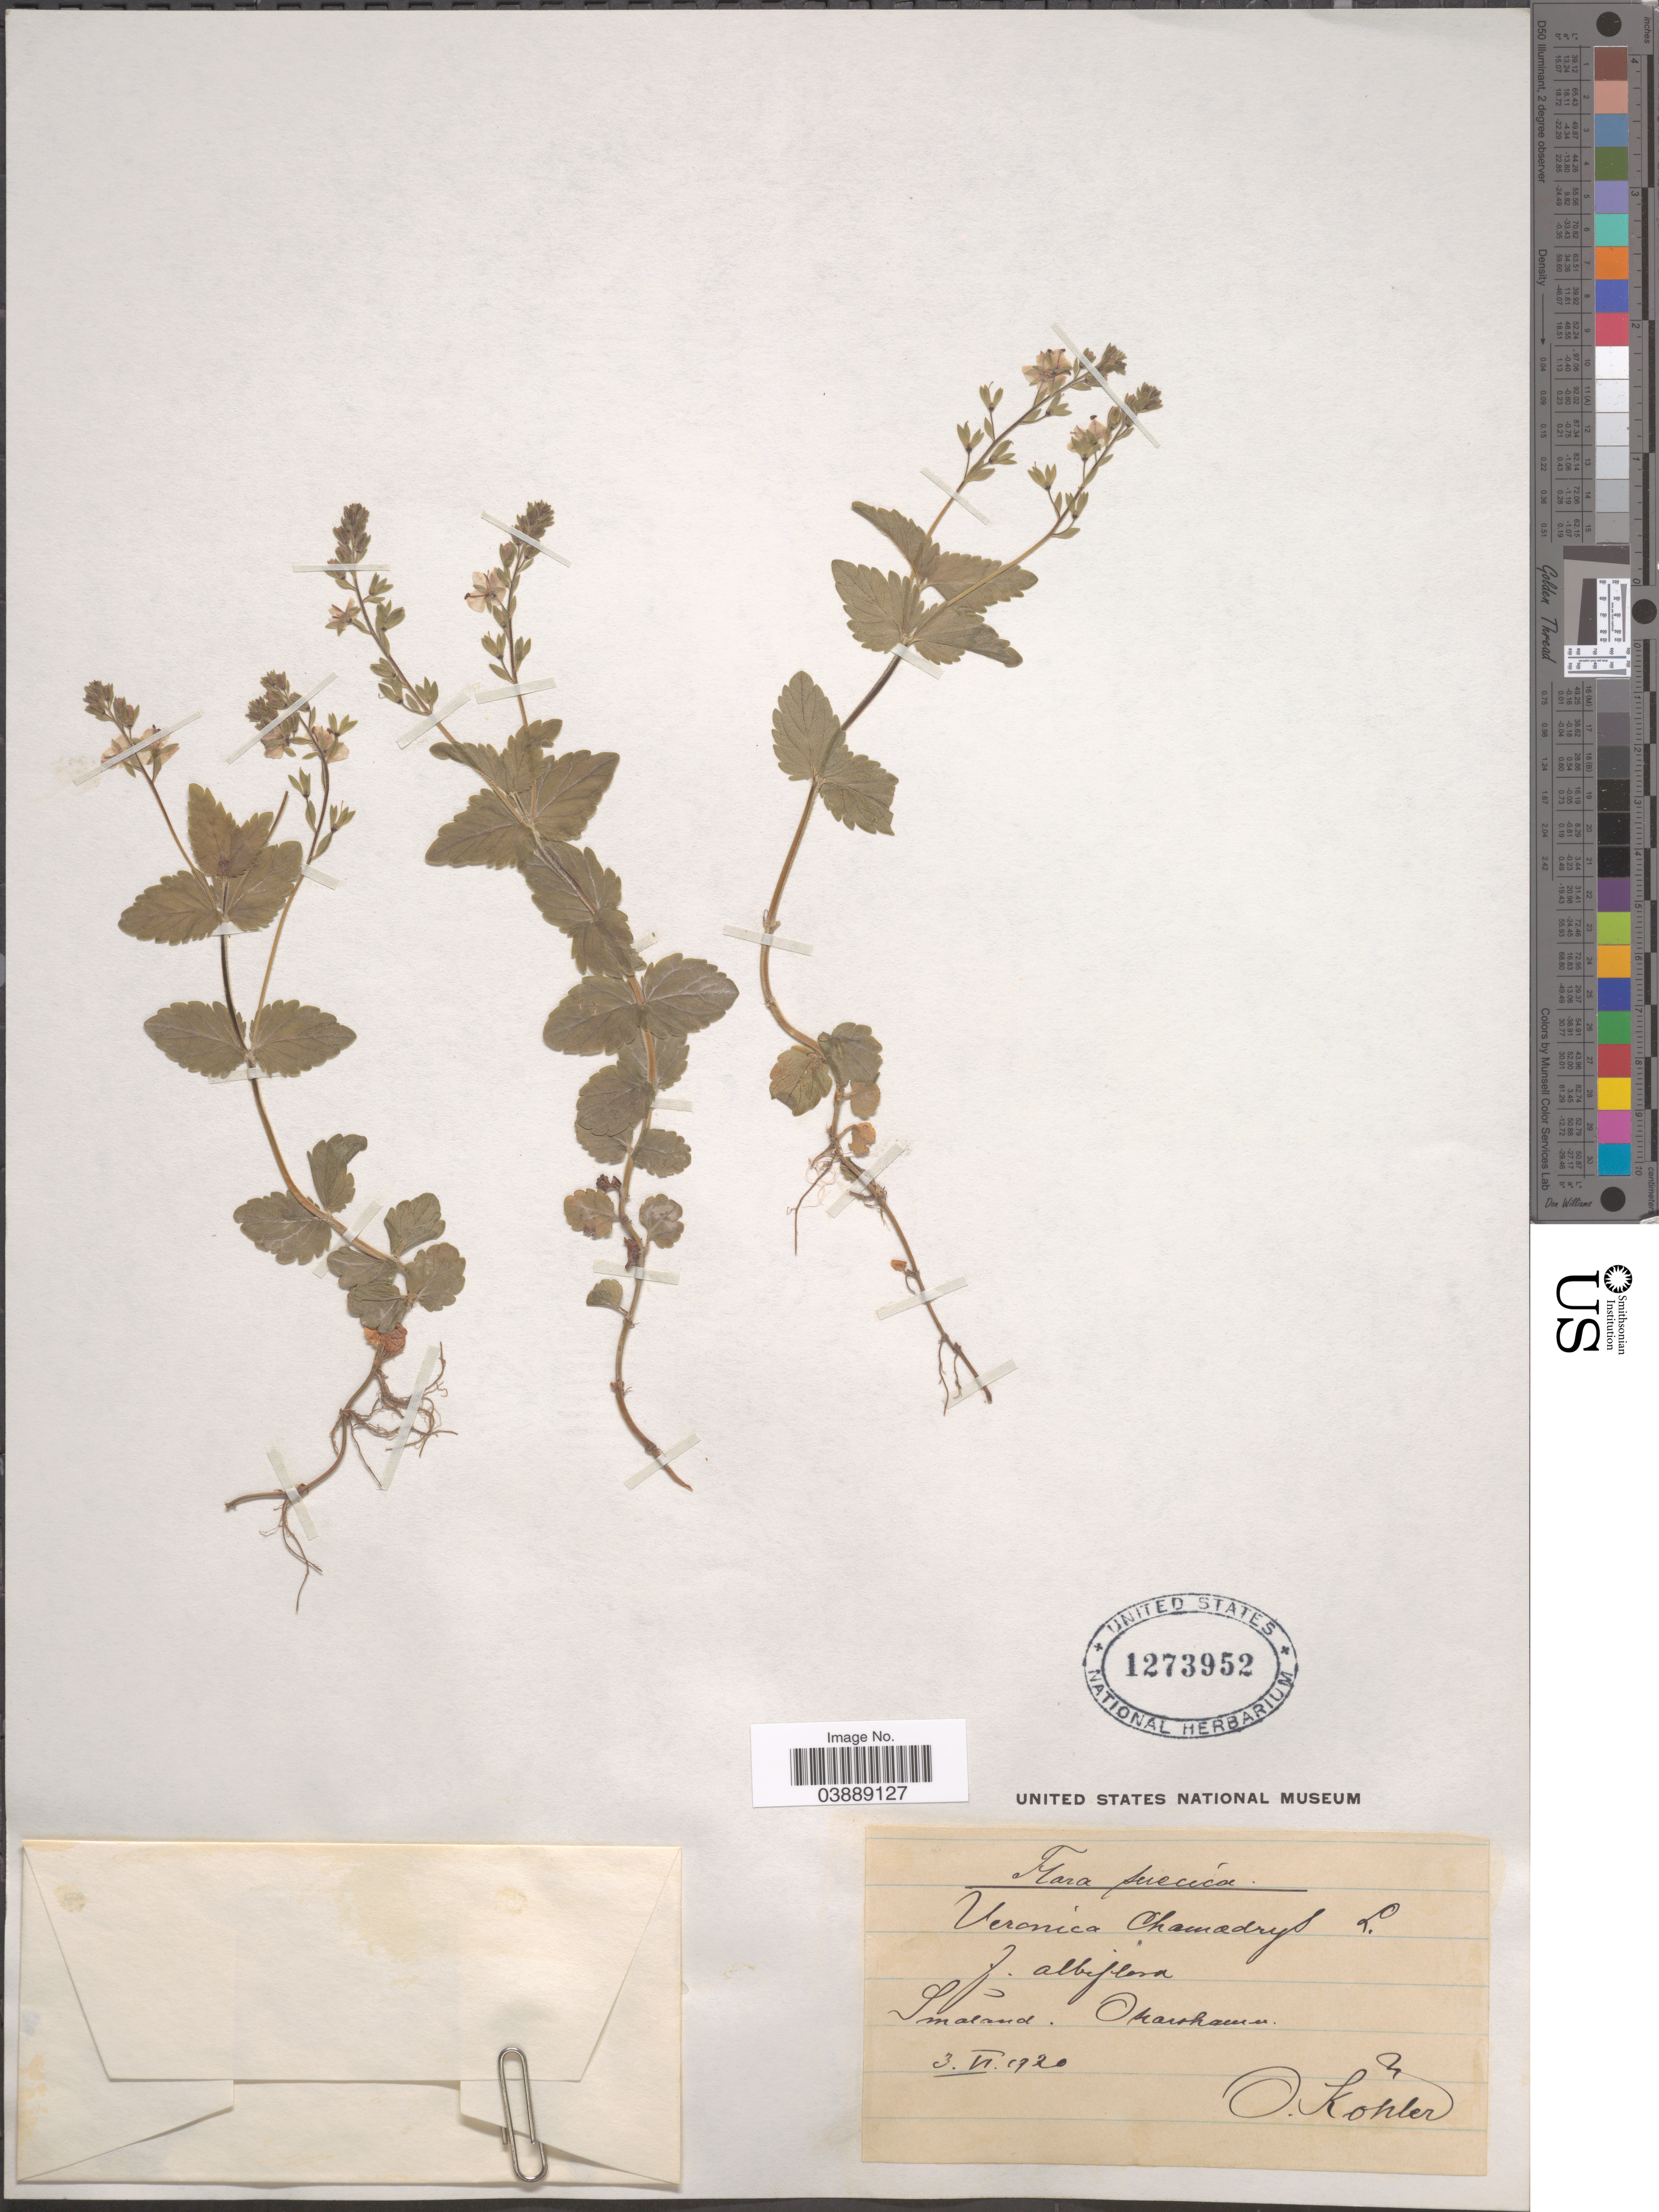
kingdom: Plantae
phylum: Tracheophyta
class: Magnoliopsida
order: Lamiales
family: Plantaginaceae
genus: Veronica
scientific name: Veronica chamaedrys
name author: L.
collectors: O. Köhler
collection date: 1920-06-03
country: Sweden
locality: Smaland. Oscarshamn.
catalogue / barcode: US 1273952